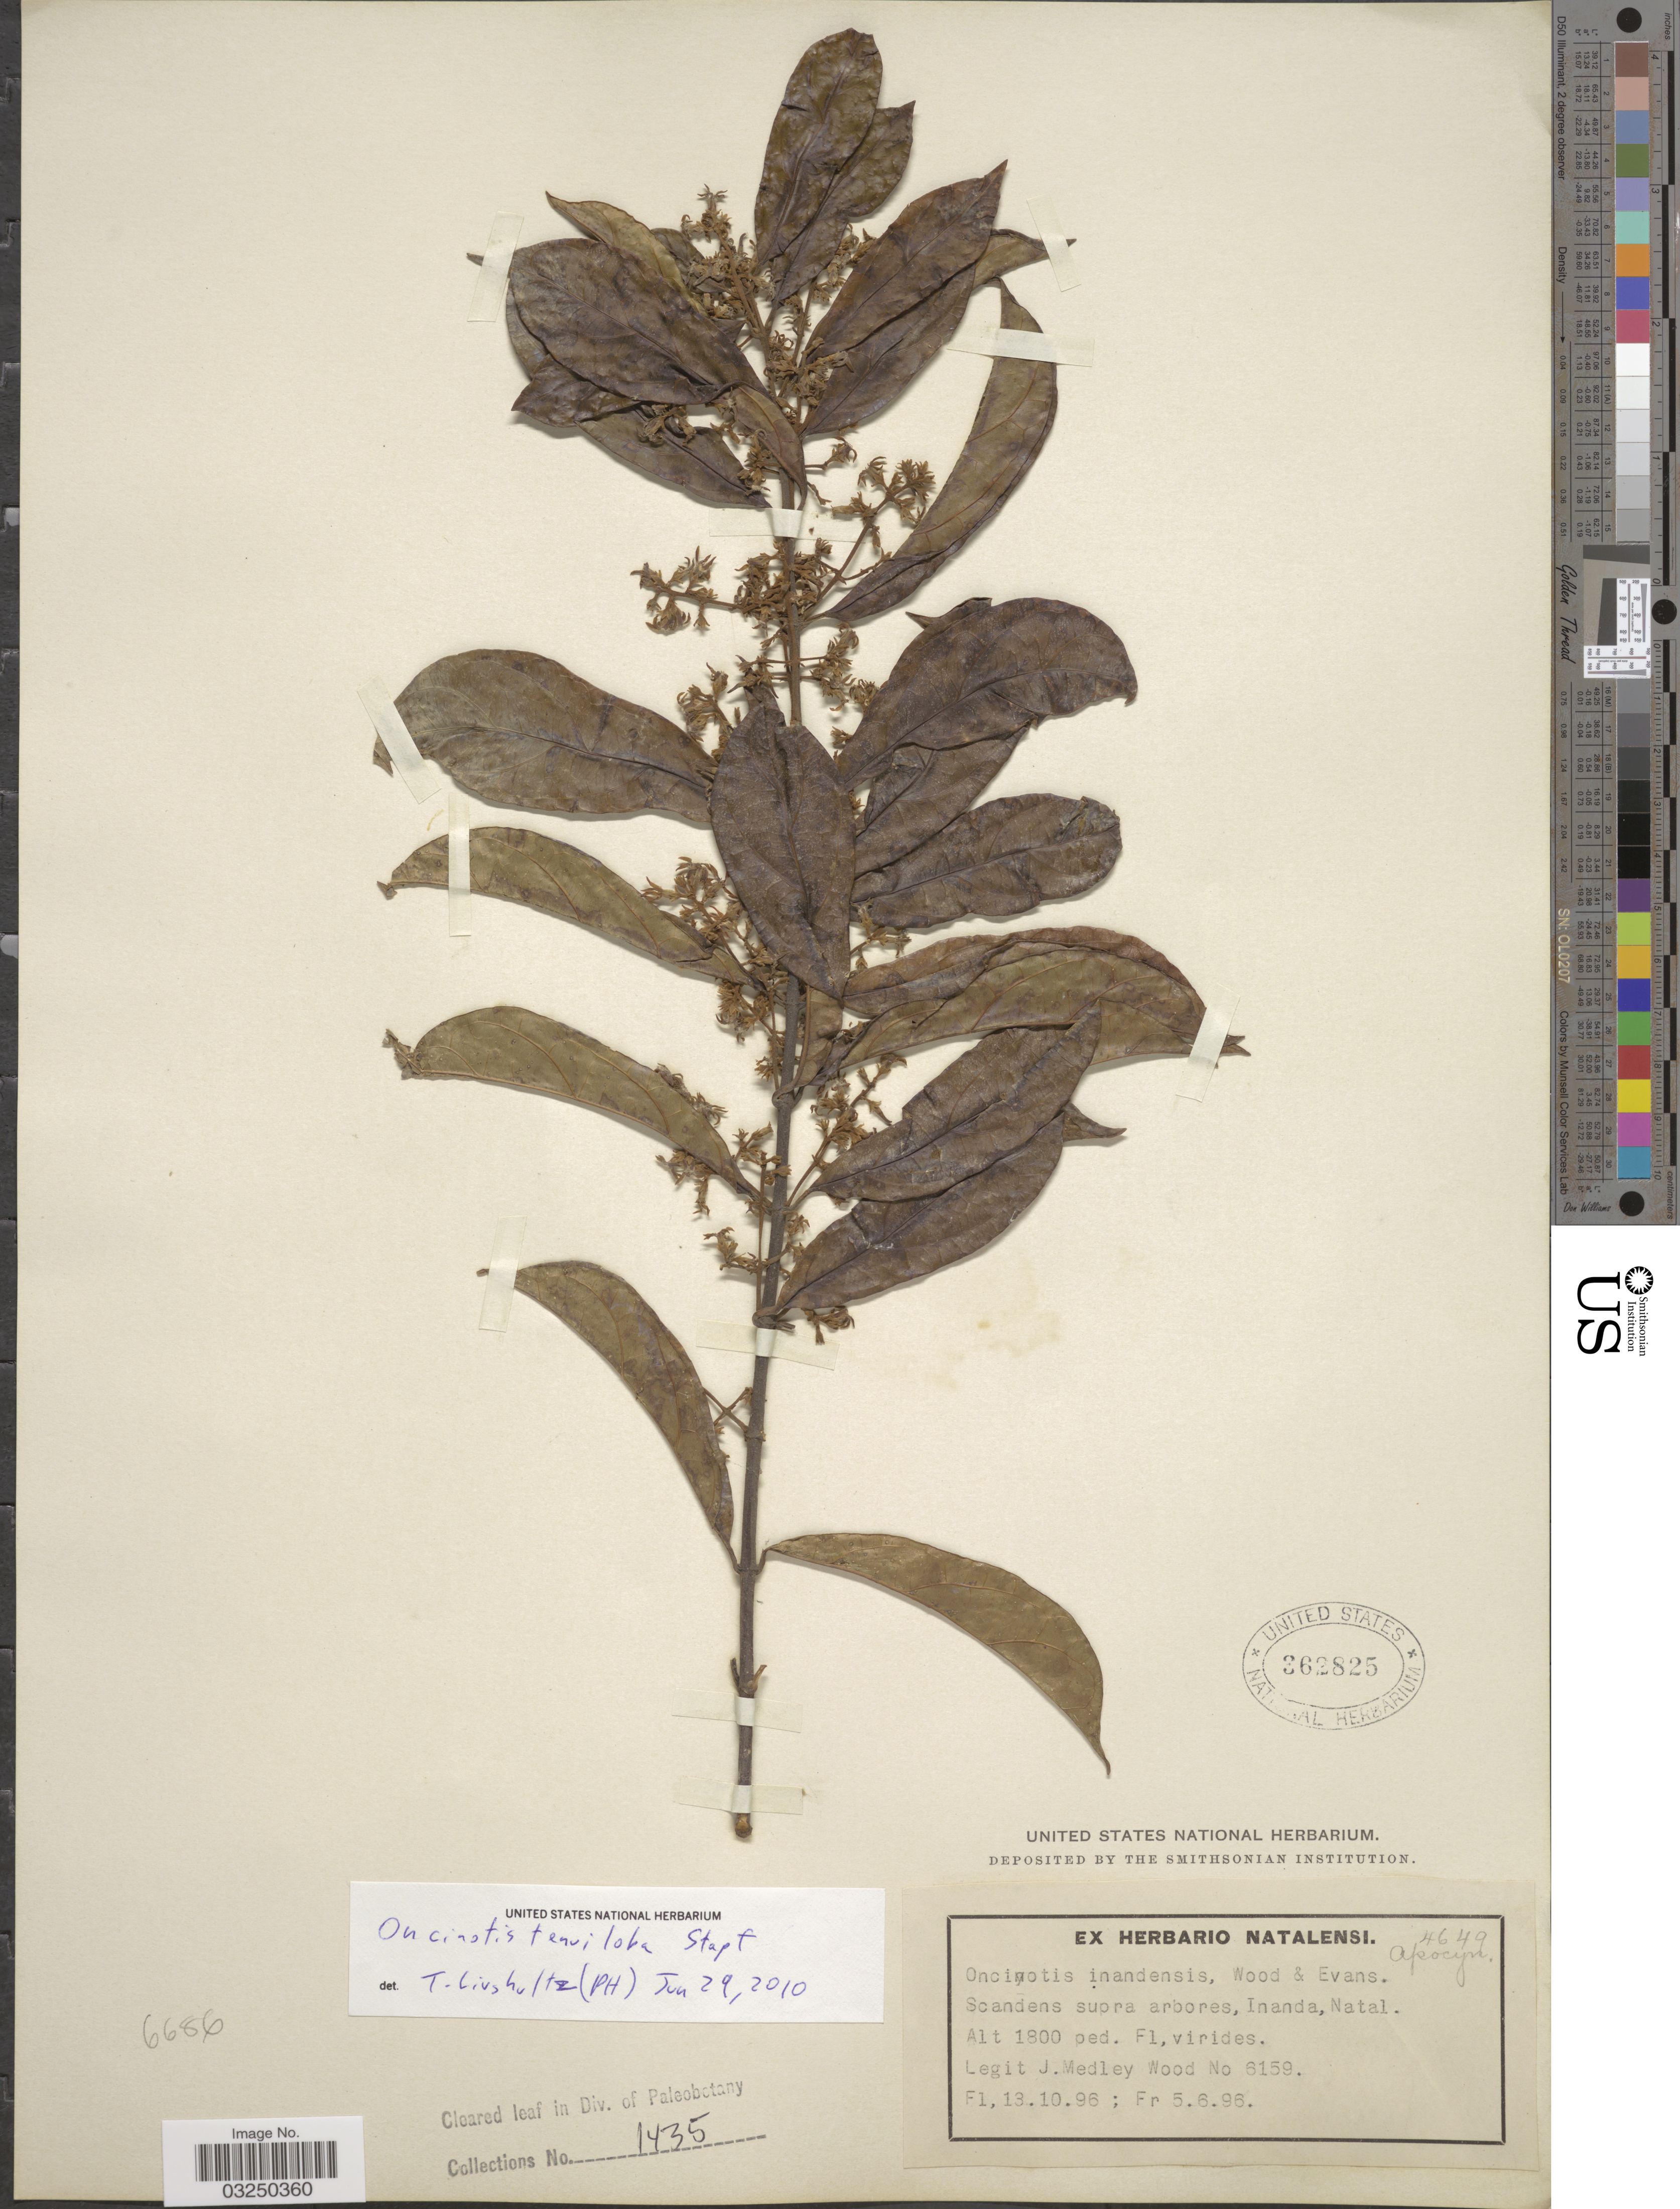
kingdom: Plantae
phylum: Tracheophyta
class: Magnoliopsida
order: Gentianales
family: Apocynaceae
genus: Oncinotis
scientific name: Oncinotis tenuiloba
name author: Stapf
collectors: J. Medley Wood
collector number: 6159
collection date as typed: Transcribed d/m/y: 5/6/96 to 13/10/96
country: South Africa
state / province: KwaZulu-Natal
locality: Scandens supra arbores, Inanda, Natal.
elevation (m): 549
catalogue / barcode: US 362825